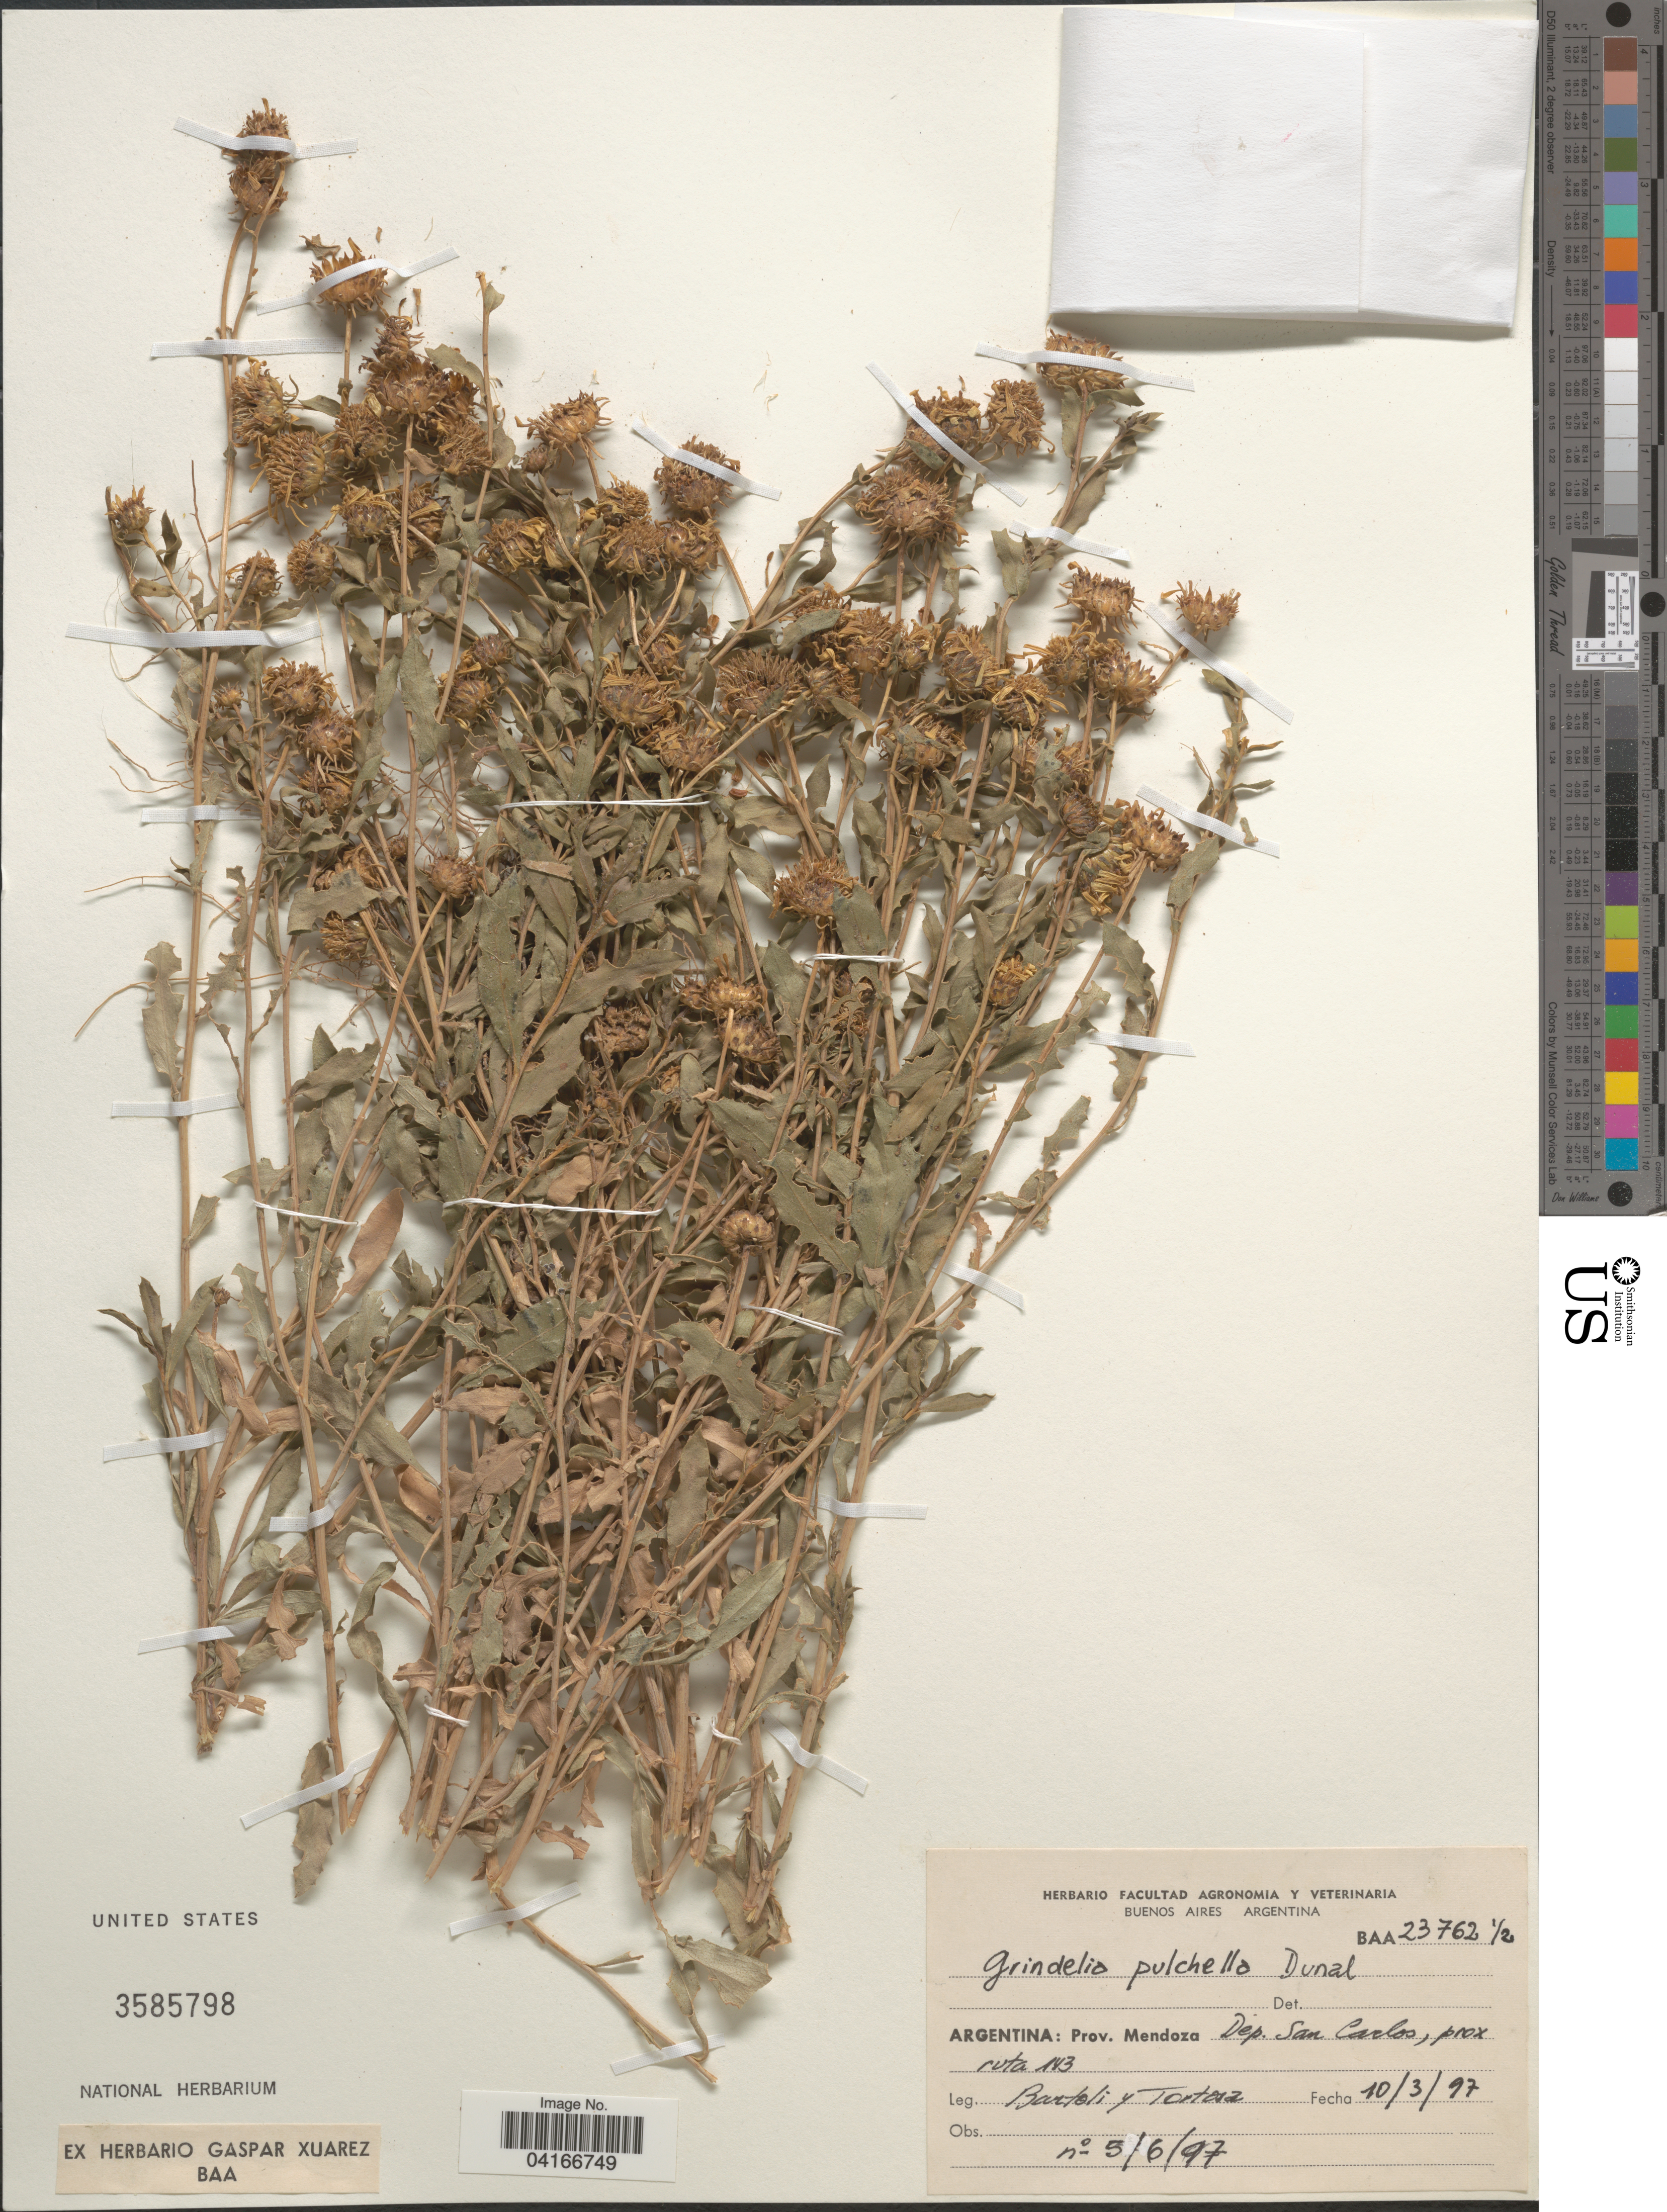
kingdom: Plantae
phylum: Tracheophyta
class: Magnoliopsida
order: Asterales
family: Asteraceae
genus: Grindelia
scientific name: Grindelia pulchella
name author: Dunal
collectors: Bartoli & Tortosa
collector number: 5/6/97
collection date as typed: Transcribed d/m/y: 10/3/97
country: Argentina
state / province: Mendoza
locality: Dep. San Carlos, prox ruta 143.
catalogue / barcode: US 3585798